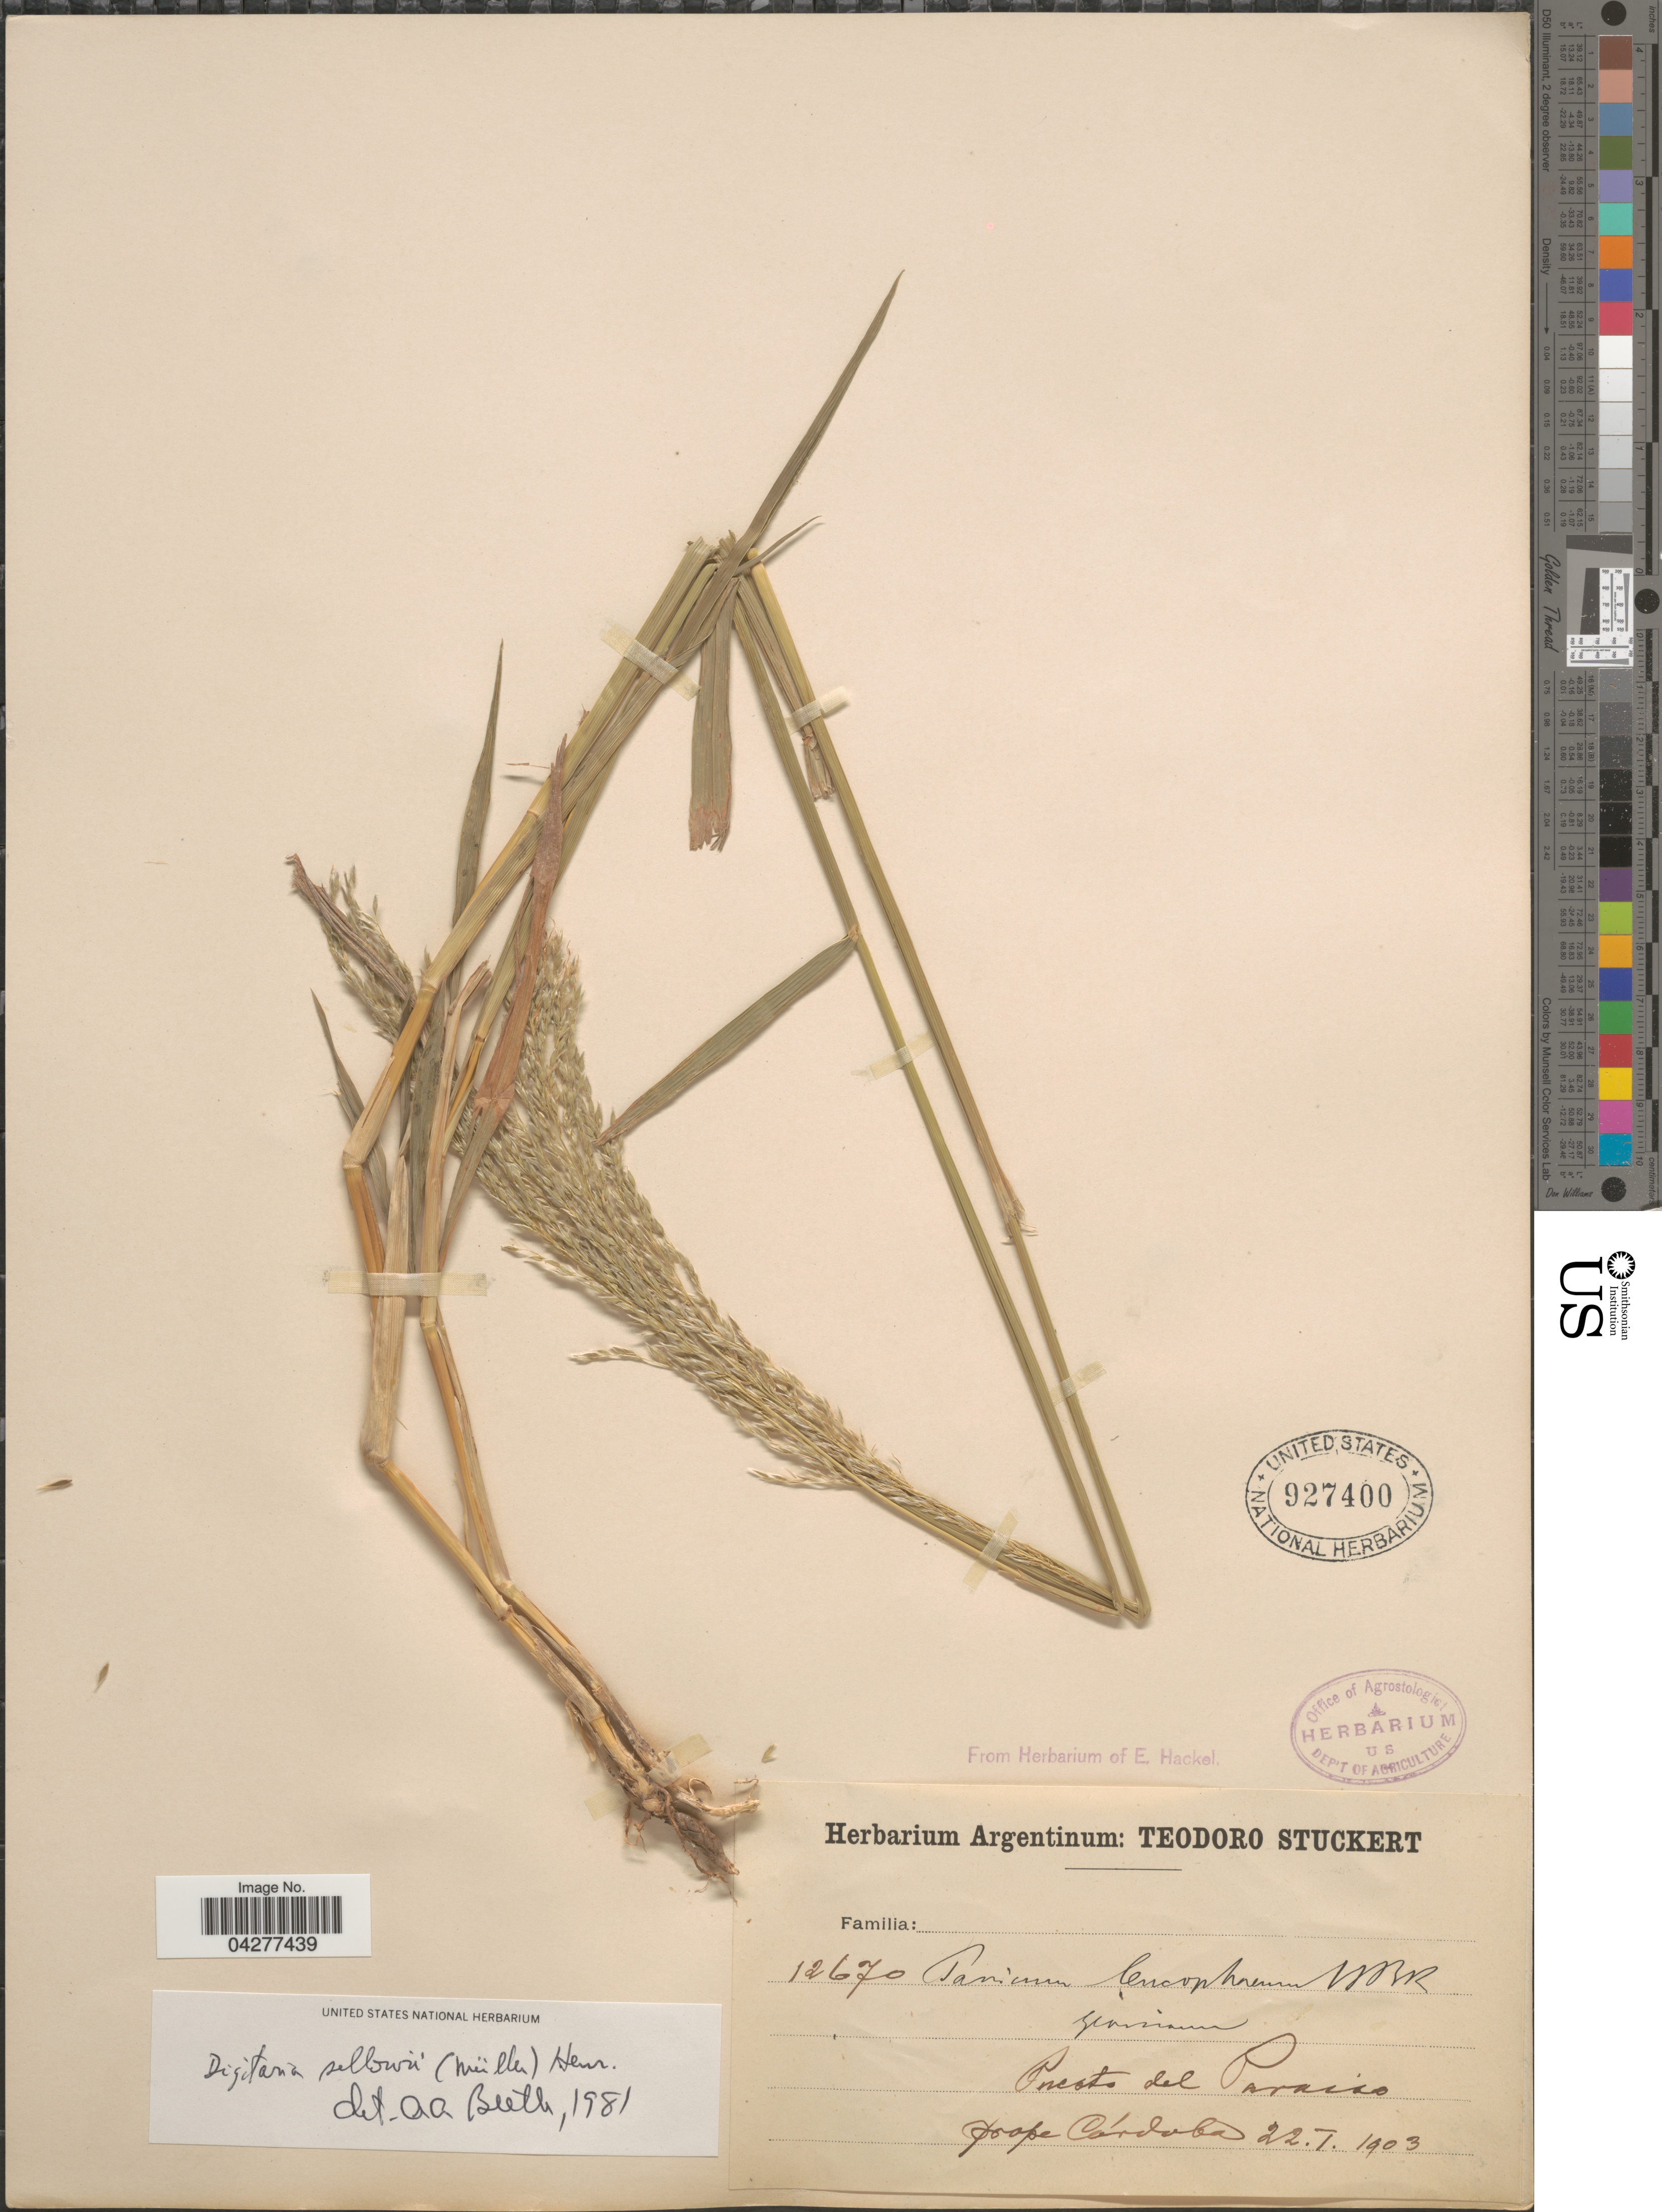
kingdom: Plantae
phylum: Tracheophyta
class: Liliopsida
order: Poales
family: Poaceae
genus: Digitaria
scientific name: Digitaria sellowii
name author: (Müll. Hal.) Henr.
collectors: T. Stuckert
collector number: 12670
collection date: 1903-01-22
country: Argentina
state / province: Cordoba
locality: Presto del Paraiso.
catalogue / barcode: US 927400